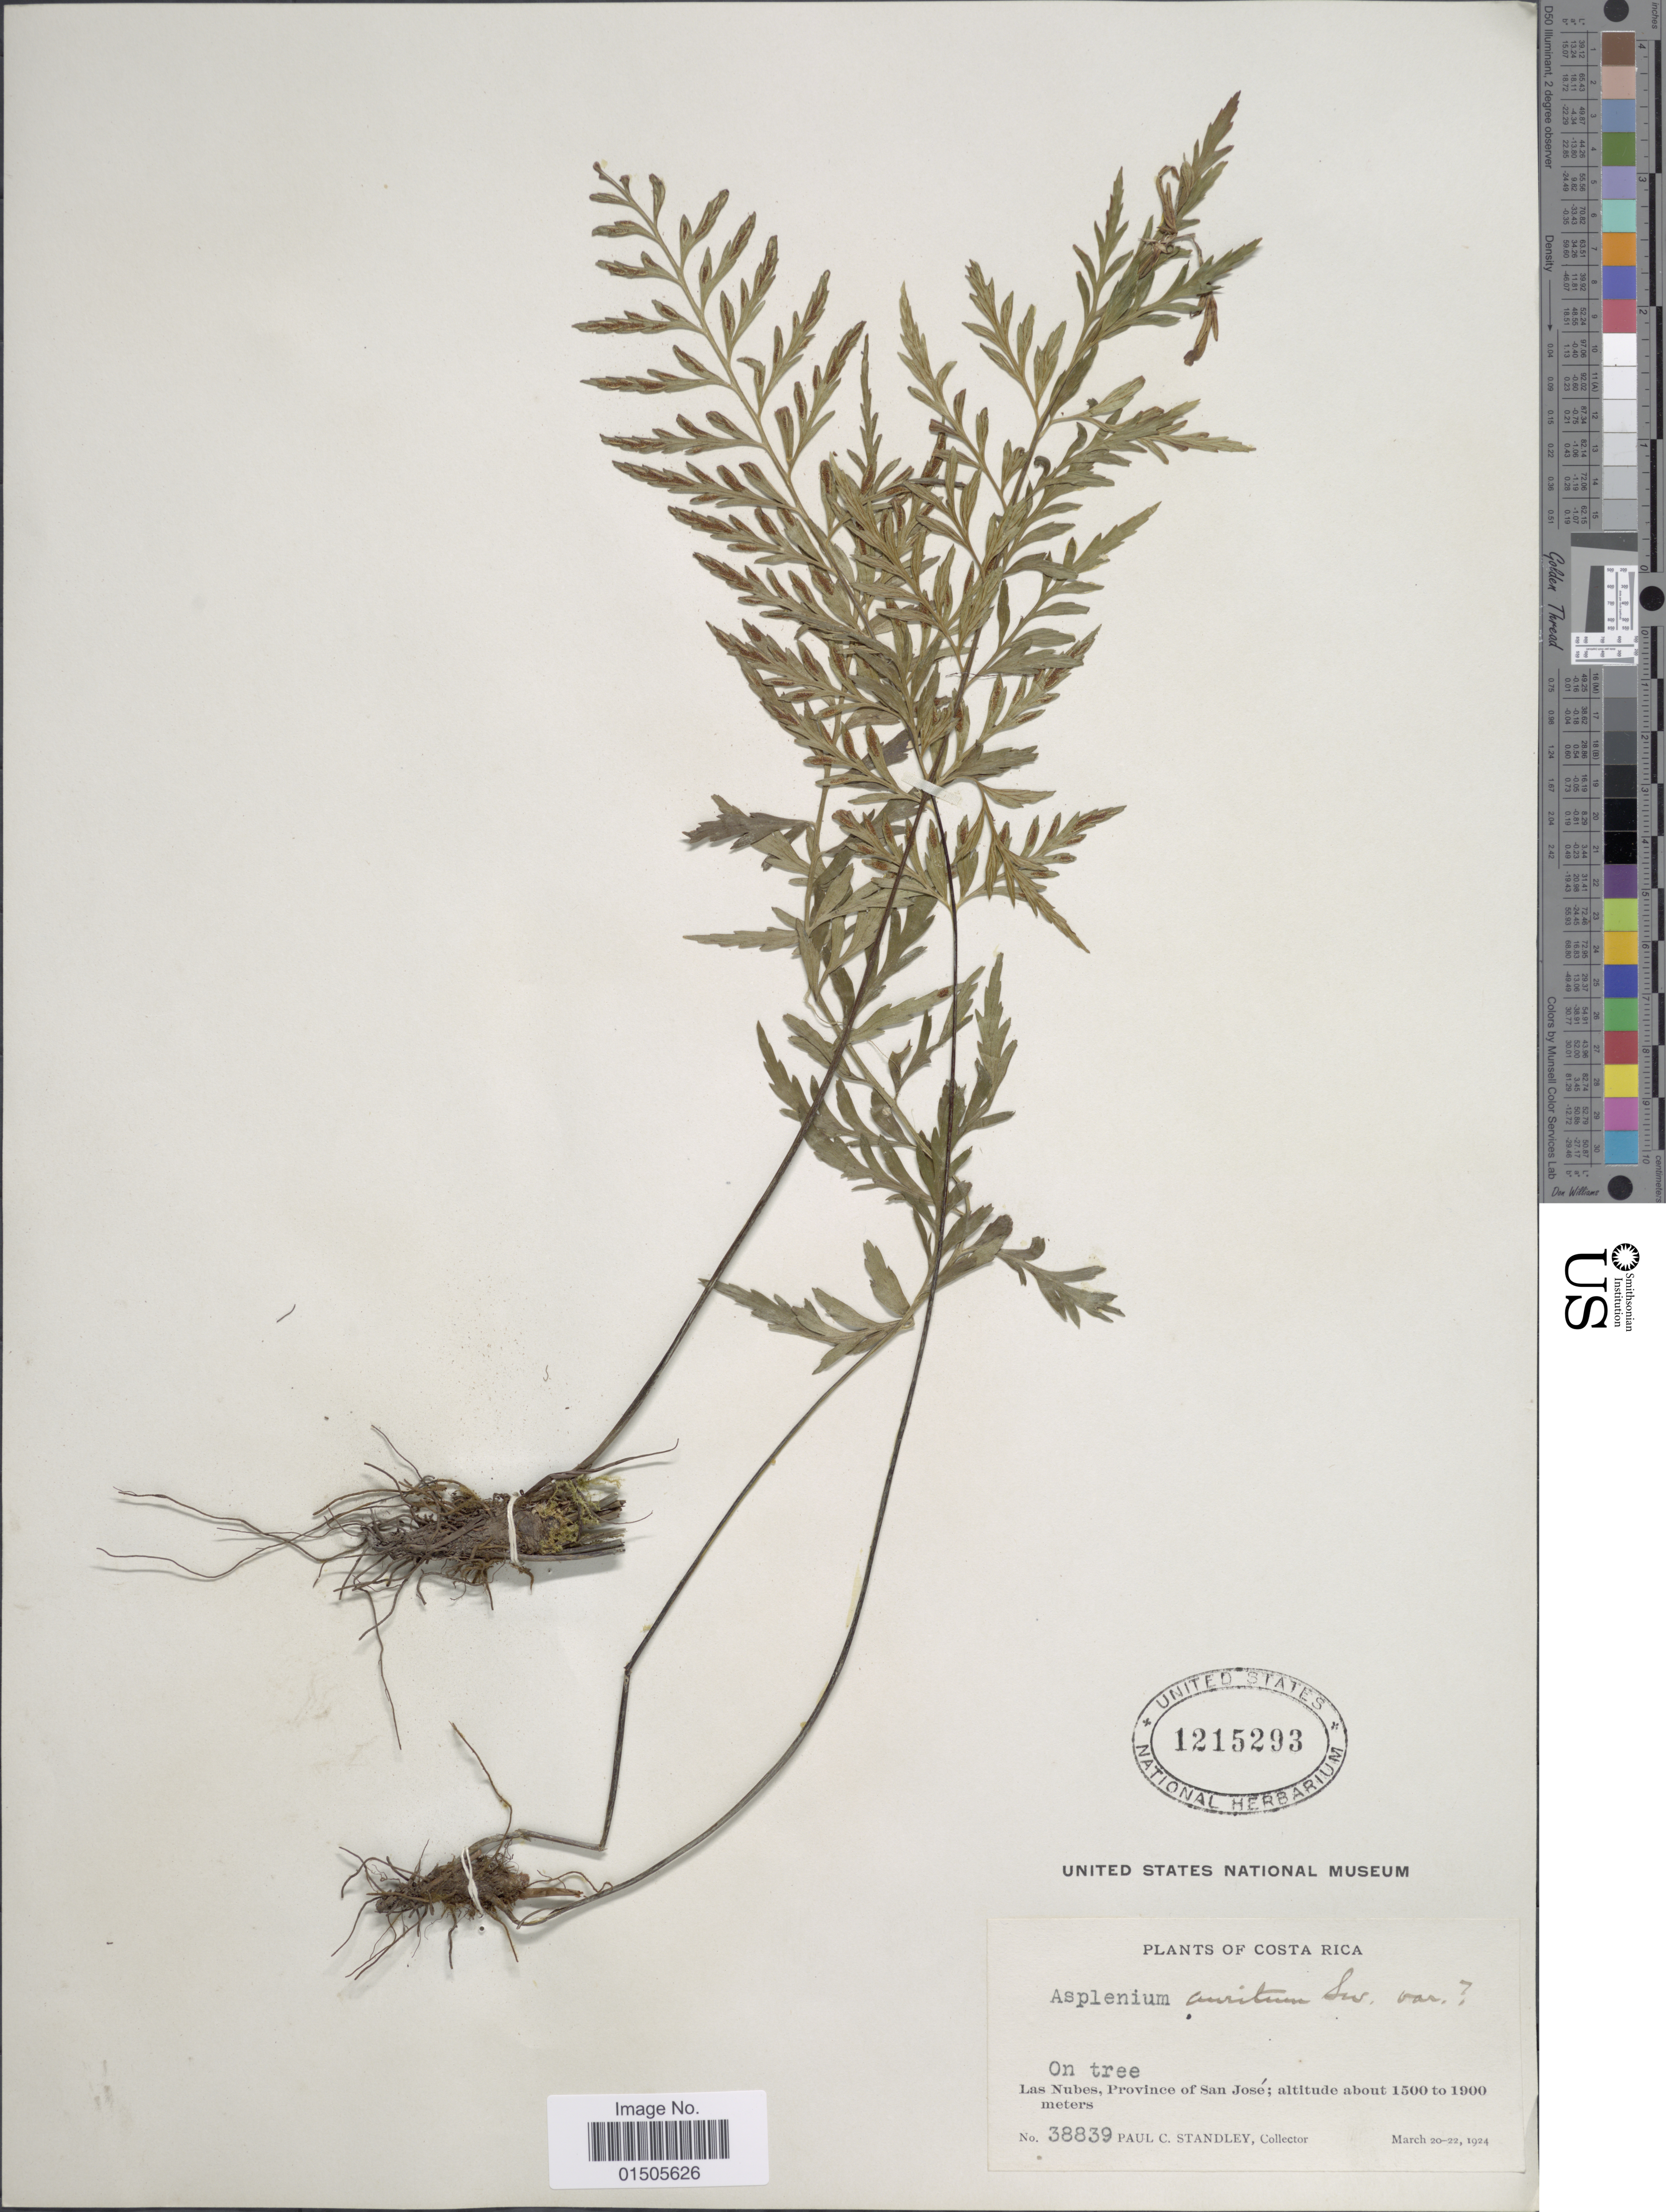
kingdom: Plantae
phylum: Tracheophyta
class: Polypodiopsida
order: Polypodiales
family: Aspleniaceae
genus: Asplenium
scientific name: Asplenium auritum var. moritzianum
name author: Hieron.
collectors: P. C. Standley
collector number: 38839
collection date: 1924-03-20/1924-03-22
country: Costa Rica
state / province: San José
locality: Las Nubes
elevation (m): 1500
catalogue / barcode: US 1215293